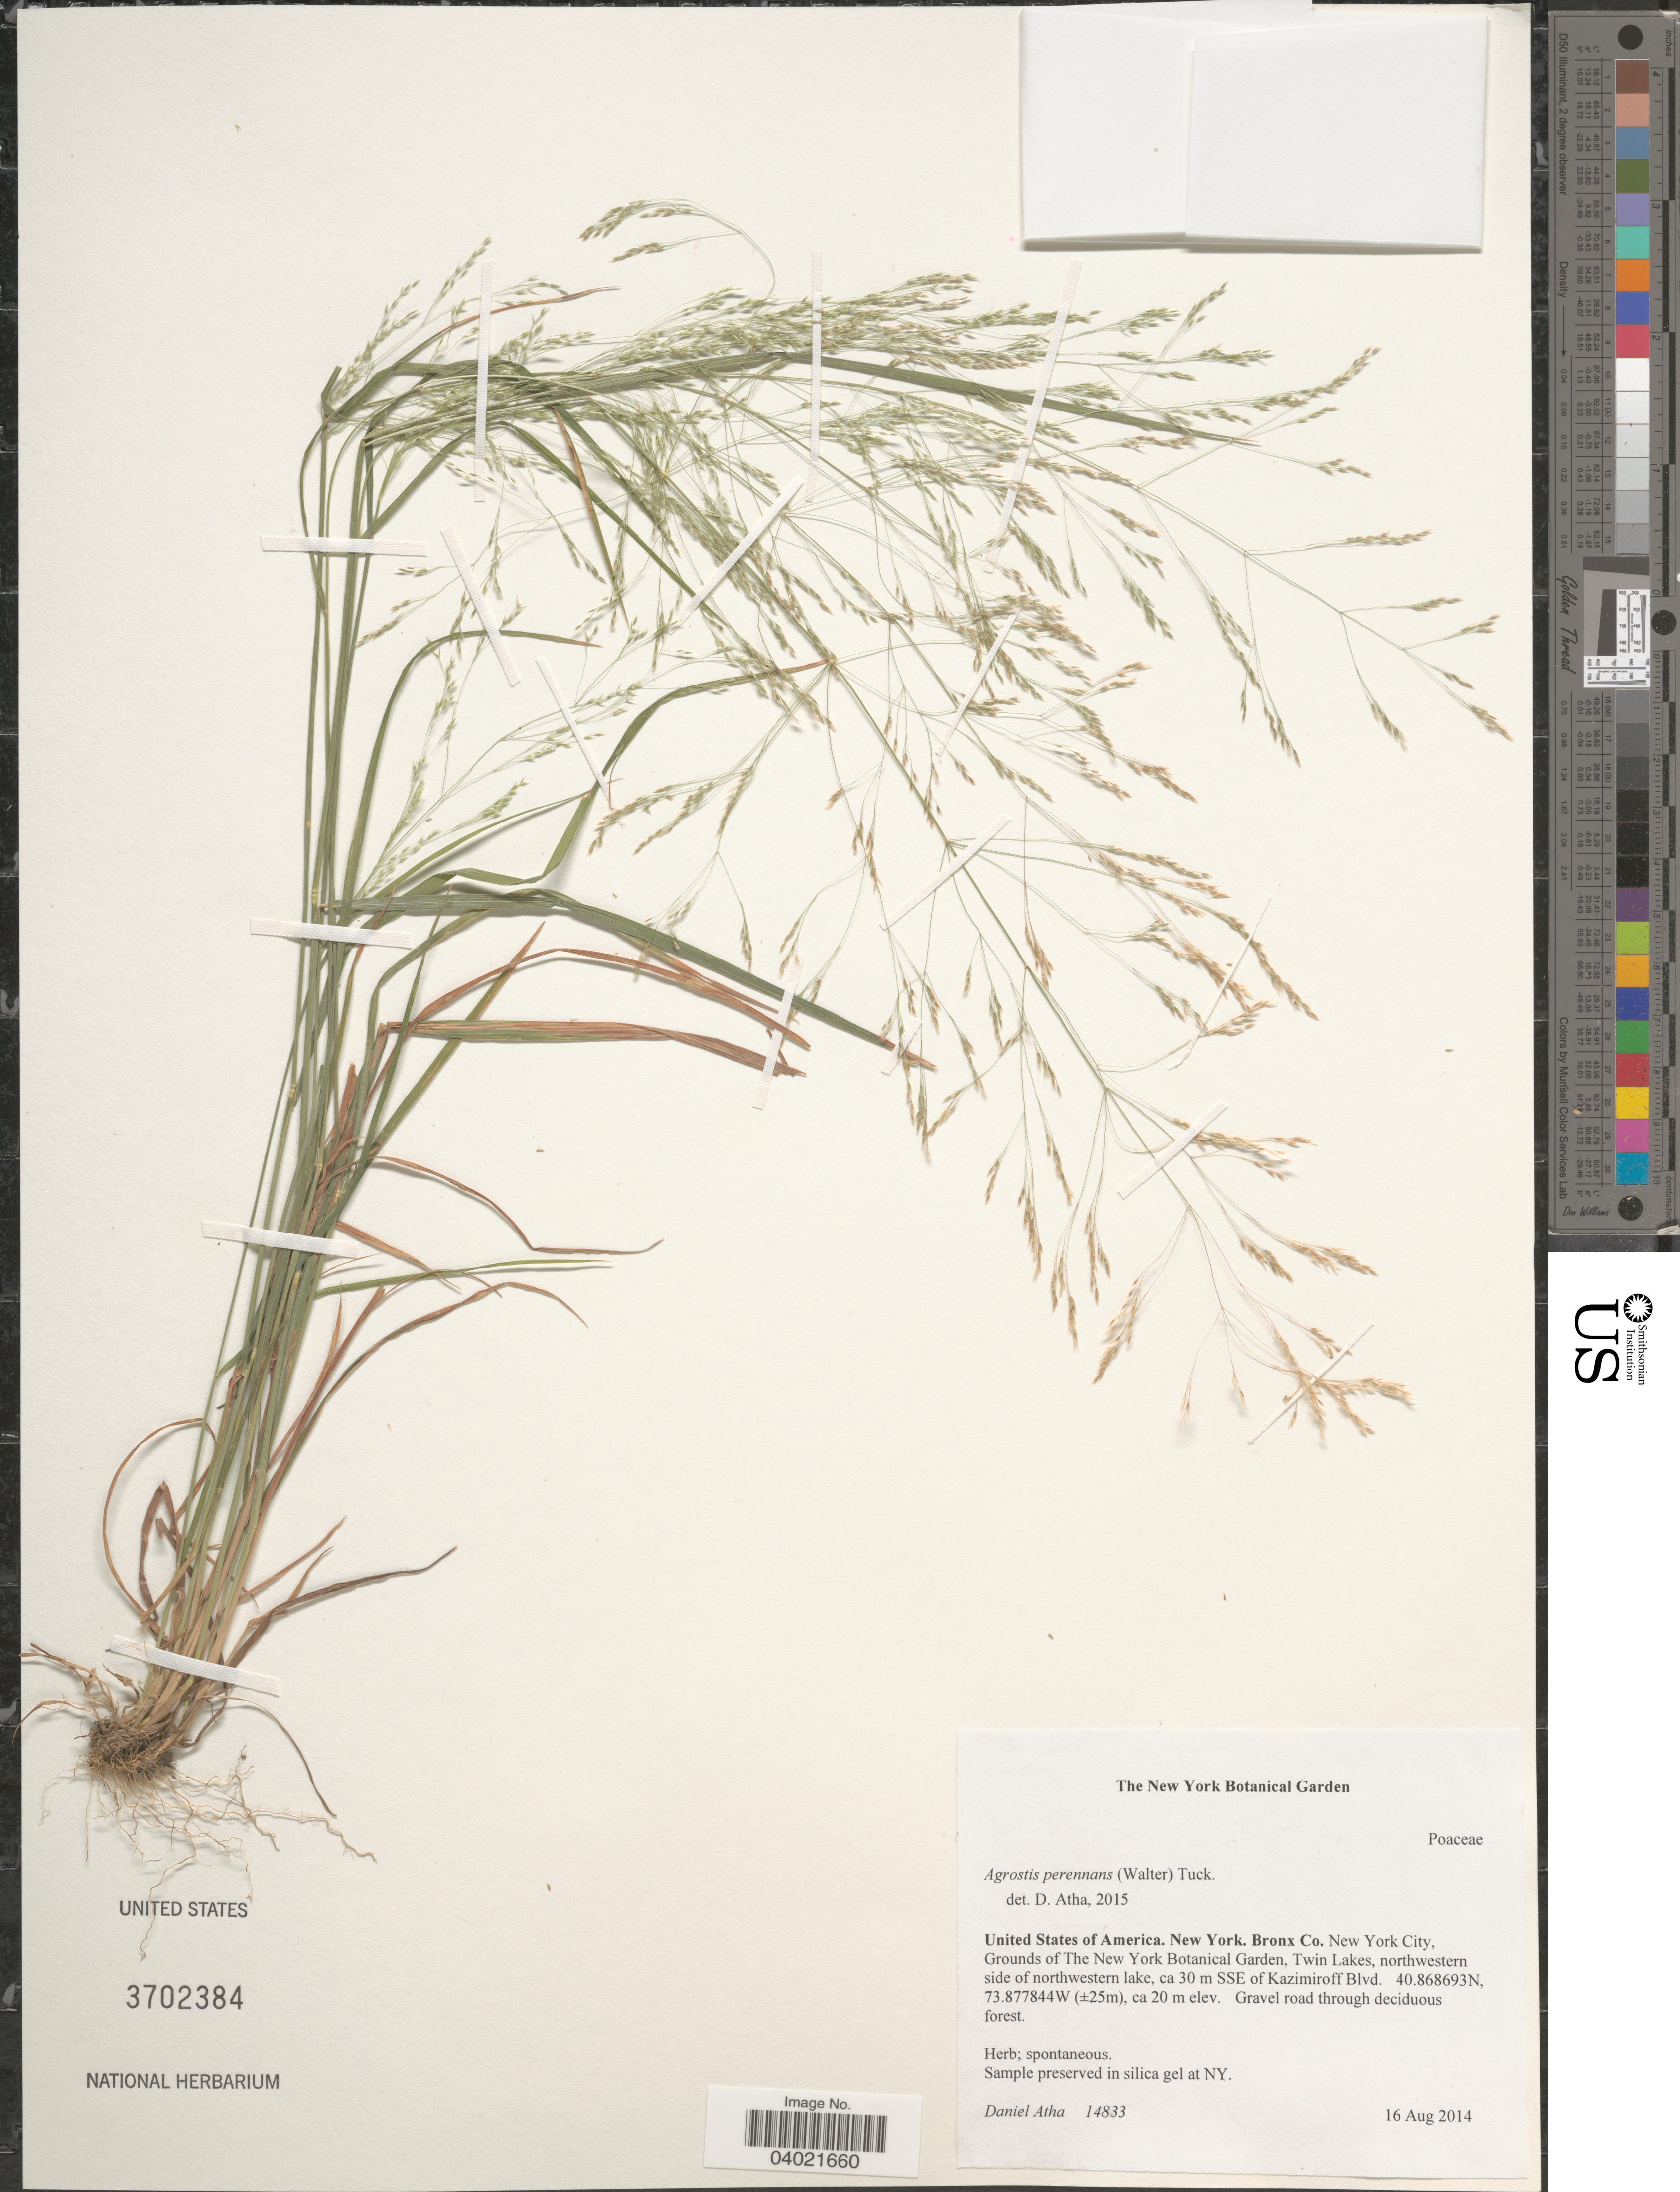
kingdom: Plantae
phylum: Tracheophyta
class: Liliopsida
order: Poales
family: Poaceae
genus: Agrostis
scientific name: Agrostis perennans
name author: (Walter) Tuck.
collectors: D. Atha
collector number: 14833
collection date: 2014-08-16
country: United States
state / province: New York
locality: Bronx Co. New York City, Grounds of The New York Botanical Garden, Twin Lakes, northwestern side of northwestern lake, ca 30 m SSE of Kazimiroff Blvd.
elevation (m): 20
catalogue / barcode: US 3702384